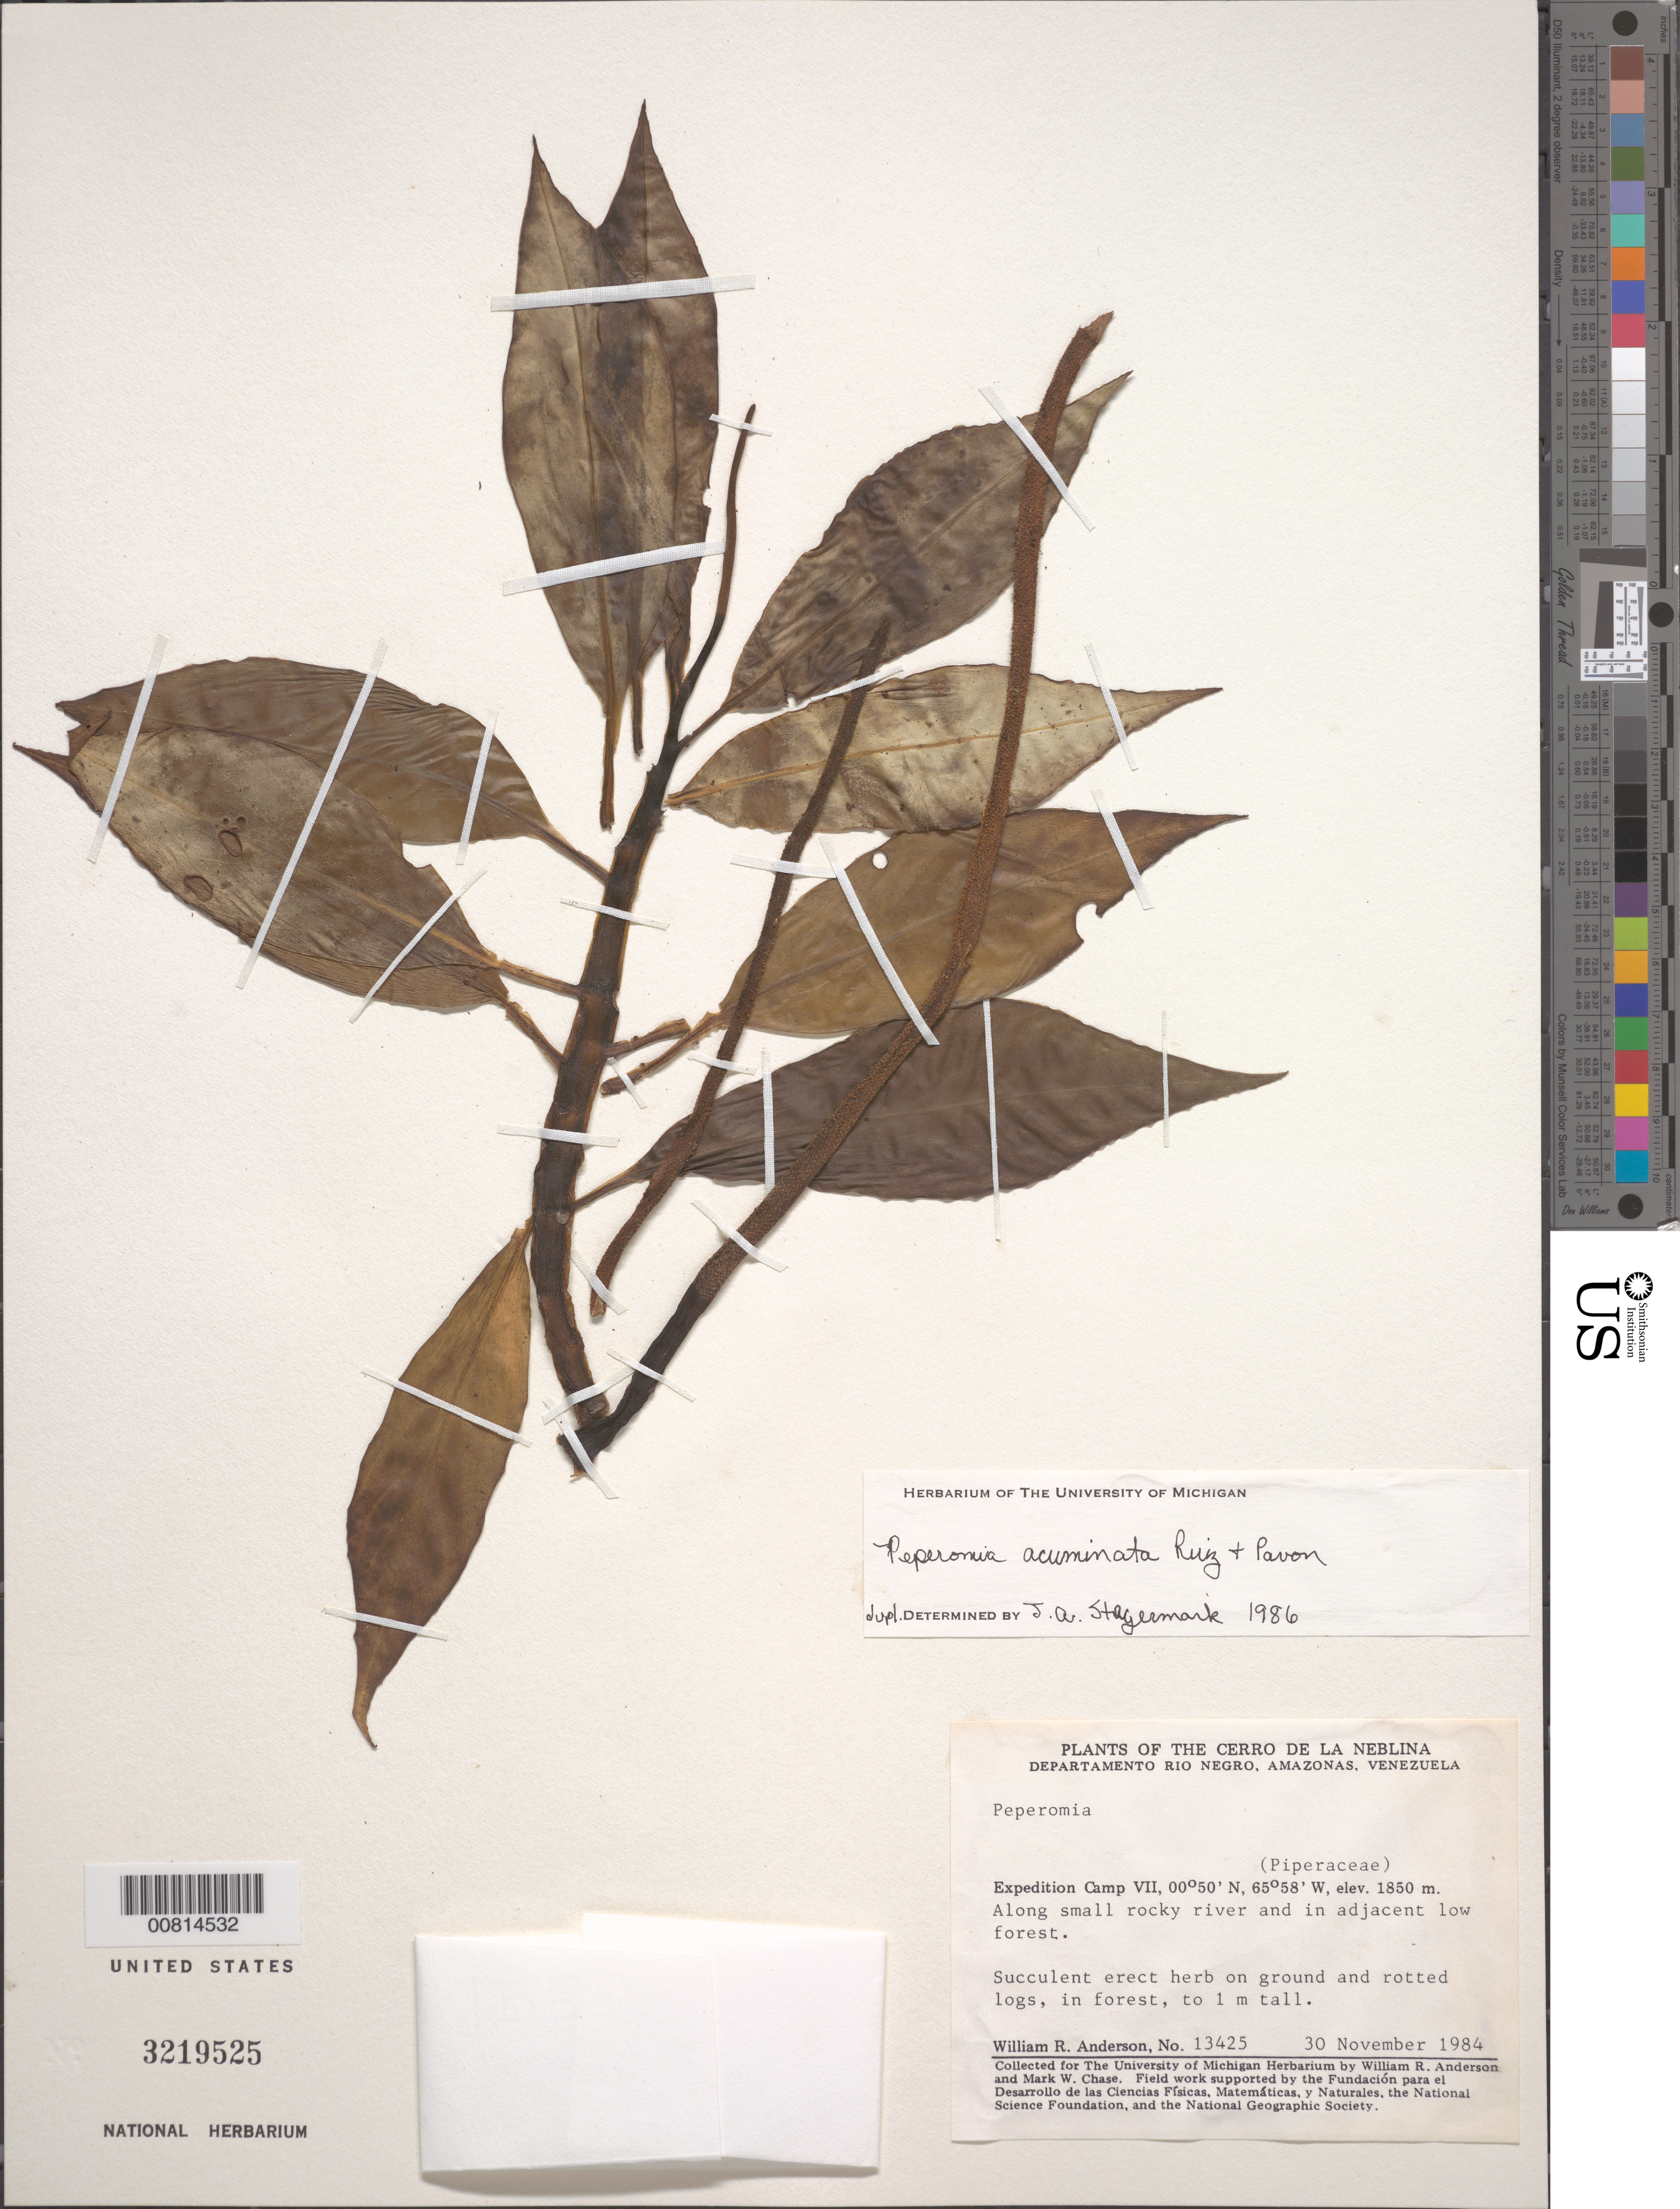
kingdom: Plantae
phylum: Tracheophyta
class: Magnoliopsida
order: Piperales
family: Piperaceae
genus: Peperomia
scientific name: Peperomia acuminata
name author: Ruiz & Pav.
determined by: Steyermark, Julian A., (VEN)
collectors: W. R. Anderson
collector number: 13425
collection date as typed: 30-Nov-84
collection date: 1984-11-30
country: Venezuela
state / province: Amazonas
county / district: Río Negro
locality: Cerro de la Neblina, Expedition Base Camp VII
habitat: Small rocky river in adjacent low forest; on ground and rotted logs, in forest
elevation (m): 1850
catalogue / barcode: US 3219525